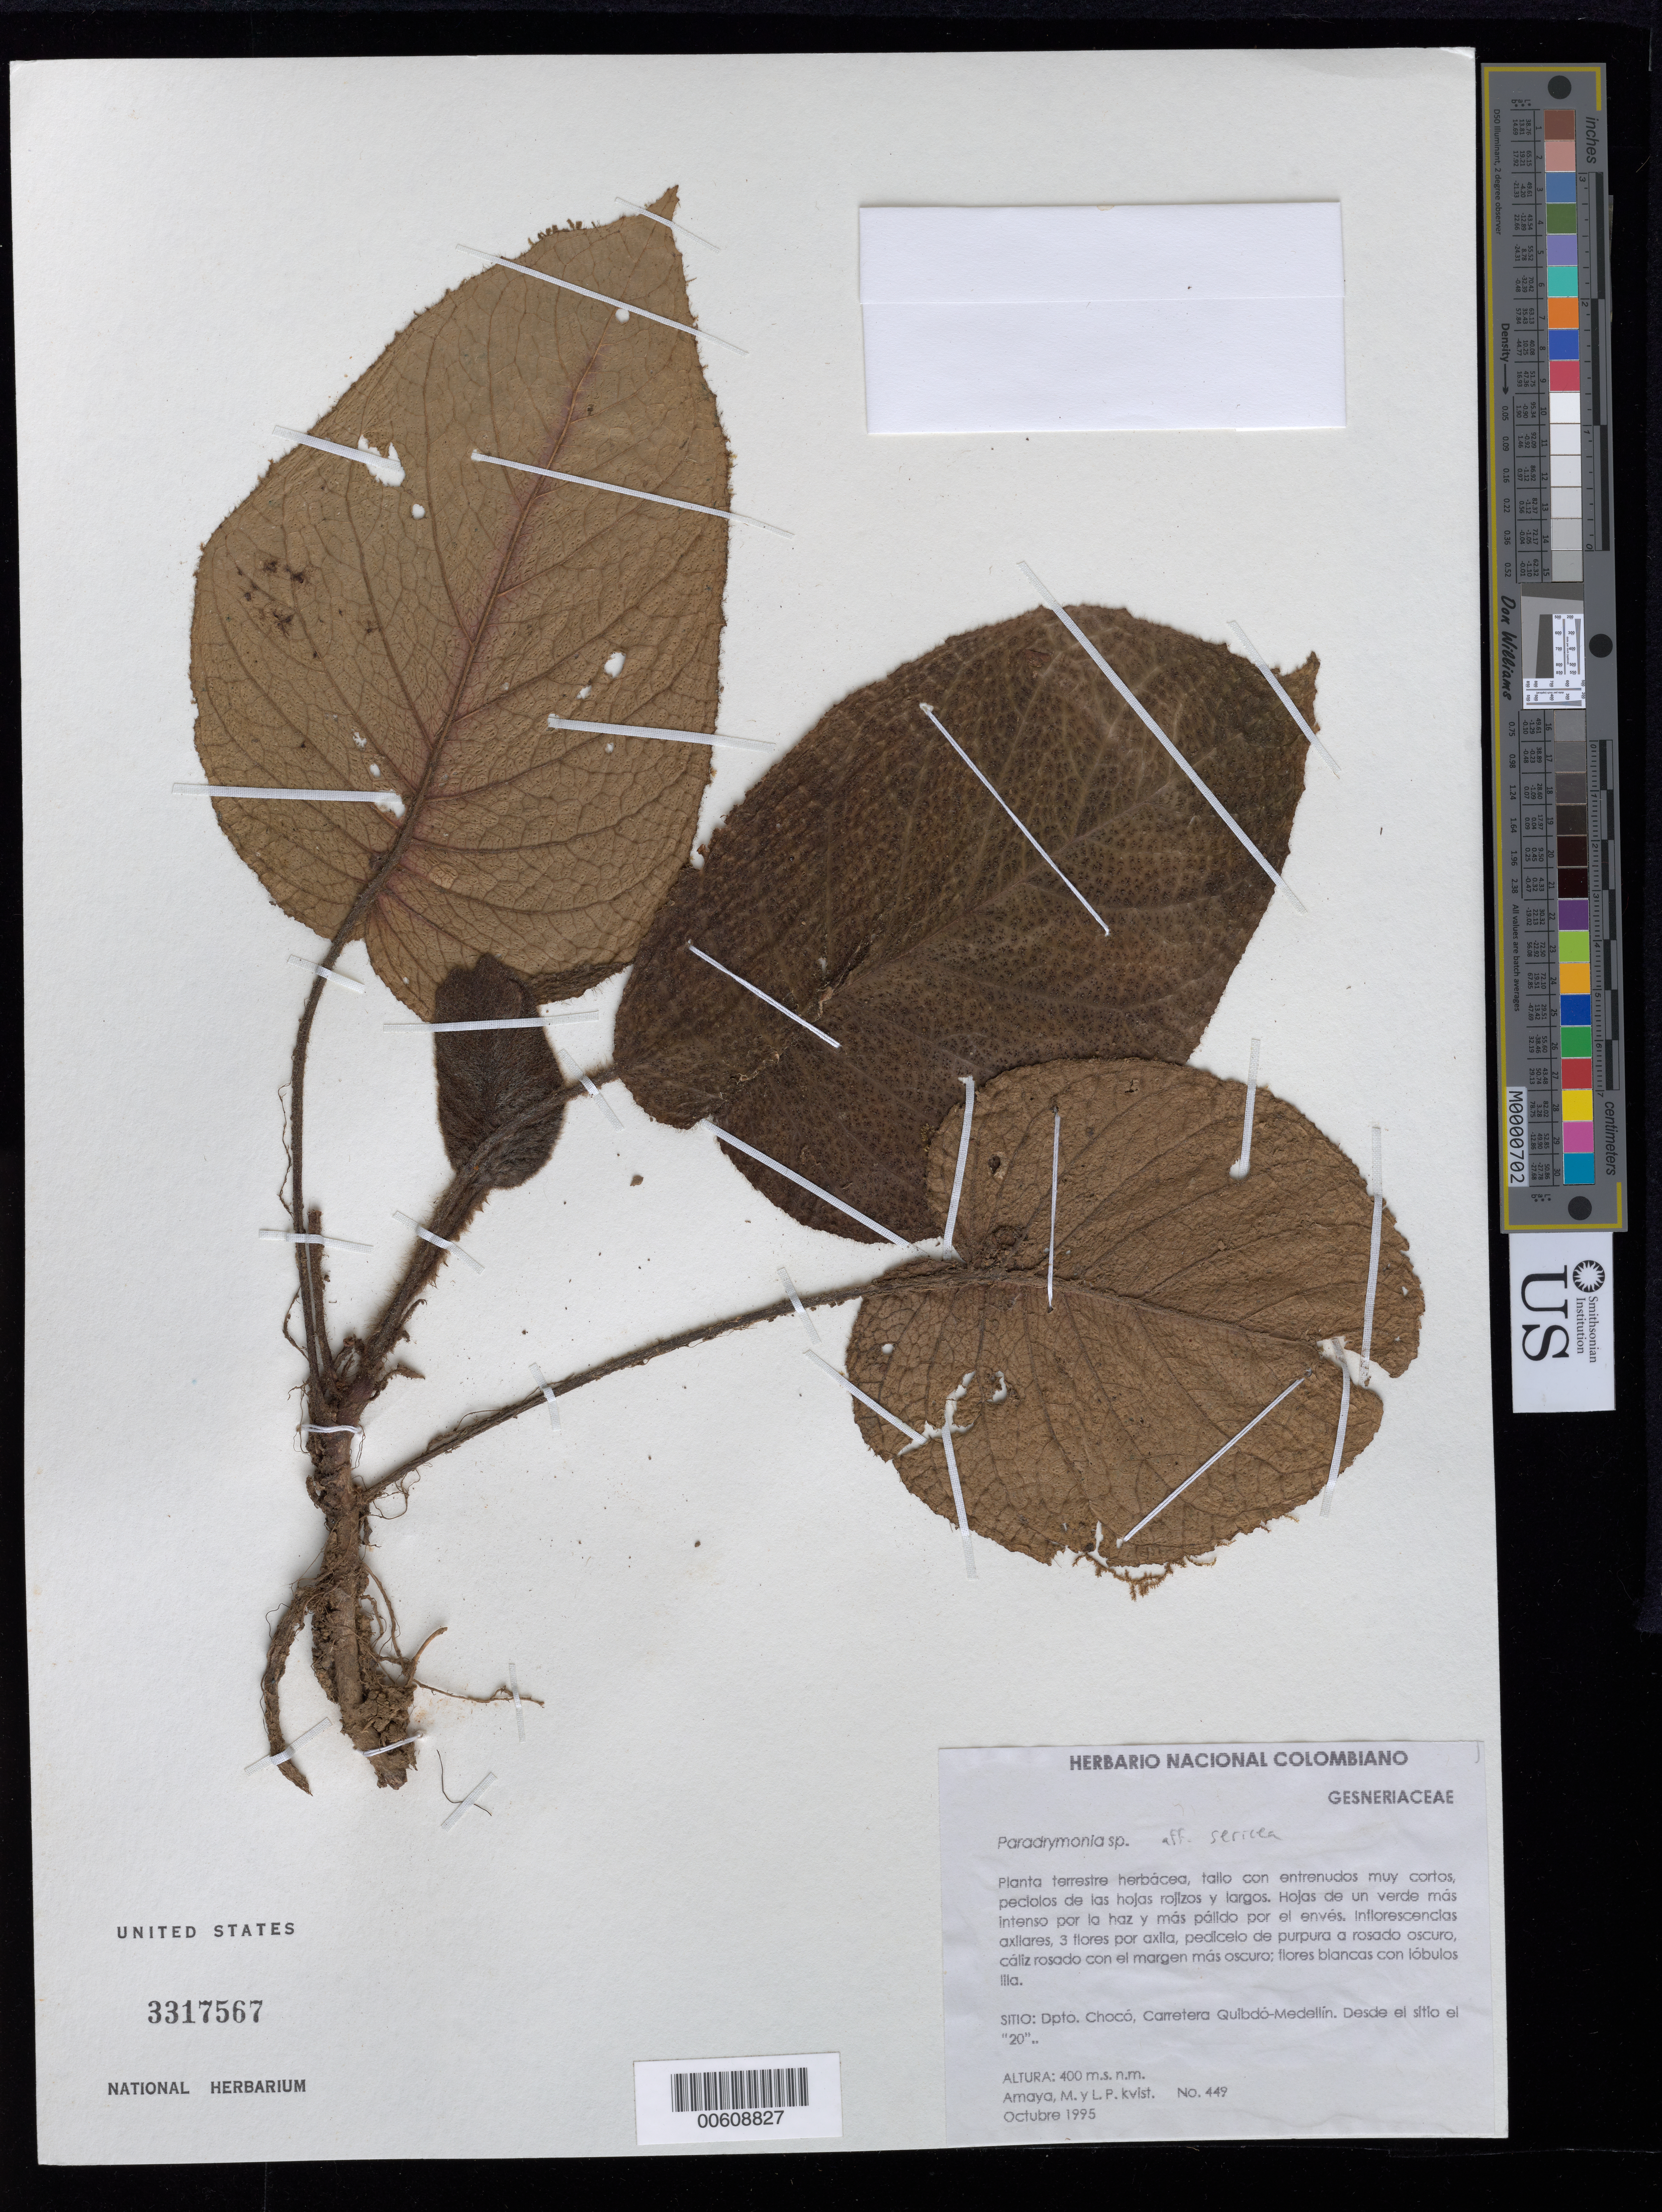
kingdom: Plantae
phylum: Tracheophyta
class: Magnoliopsida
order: Lamiales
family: Gesneriaceae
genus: Paradrymonia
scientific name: Paradrymonia sericea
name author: Wiehler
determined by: Skog, Laurence E.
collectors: M. Amaya & L. P. Kvist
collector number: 449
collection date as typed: Oct 1995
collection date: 1995-10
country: Colombia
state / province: Chocó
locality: Carretera Quibdó - Medellín; desde el sitio el "20"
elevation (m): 400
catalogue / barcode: US 3317567